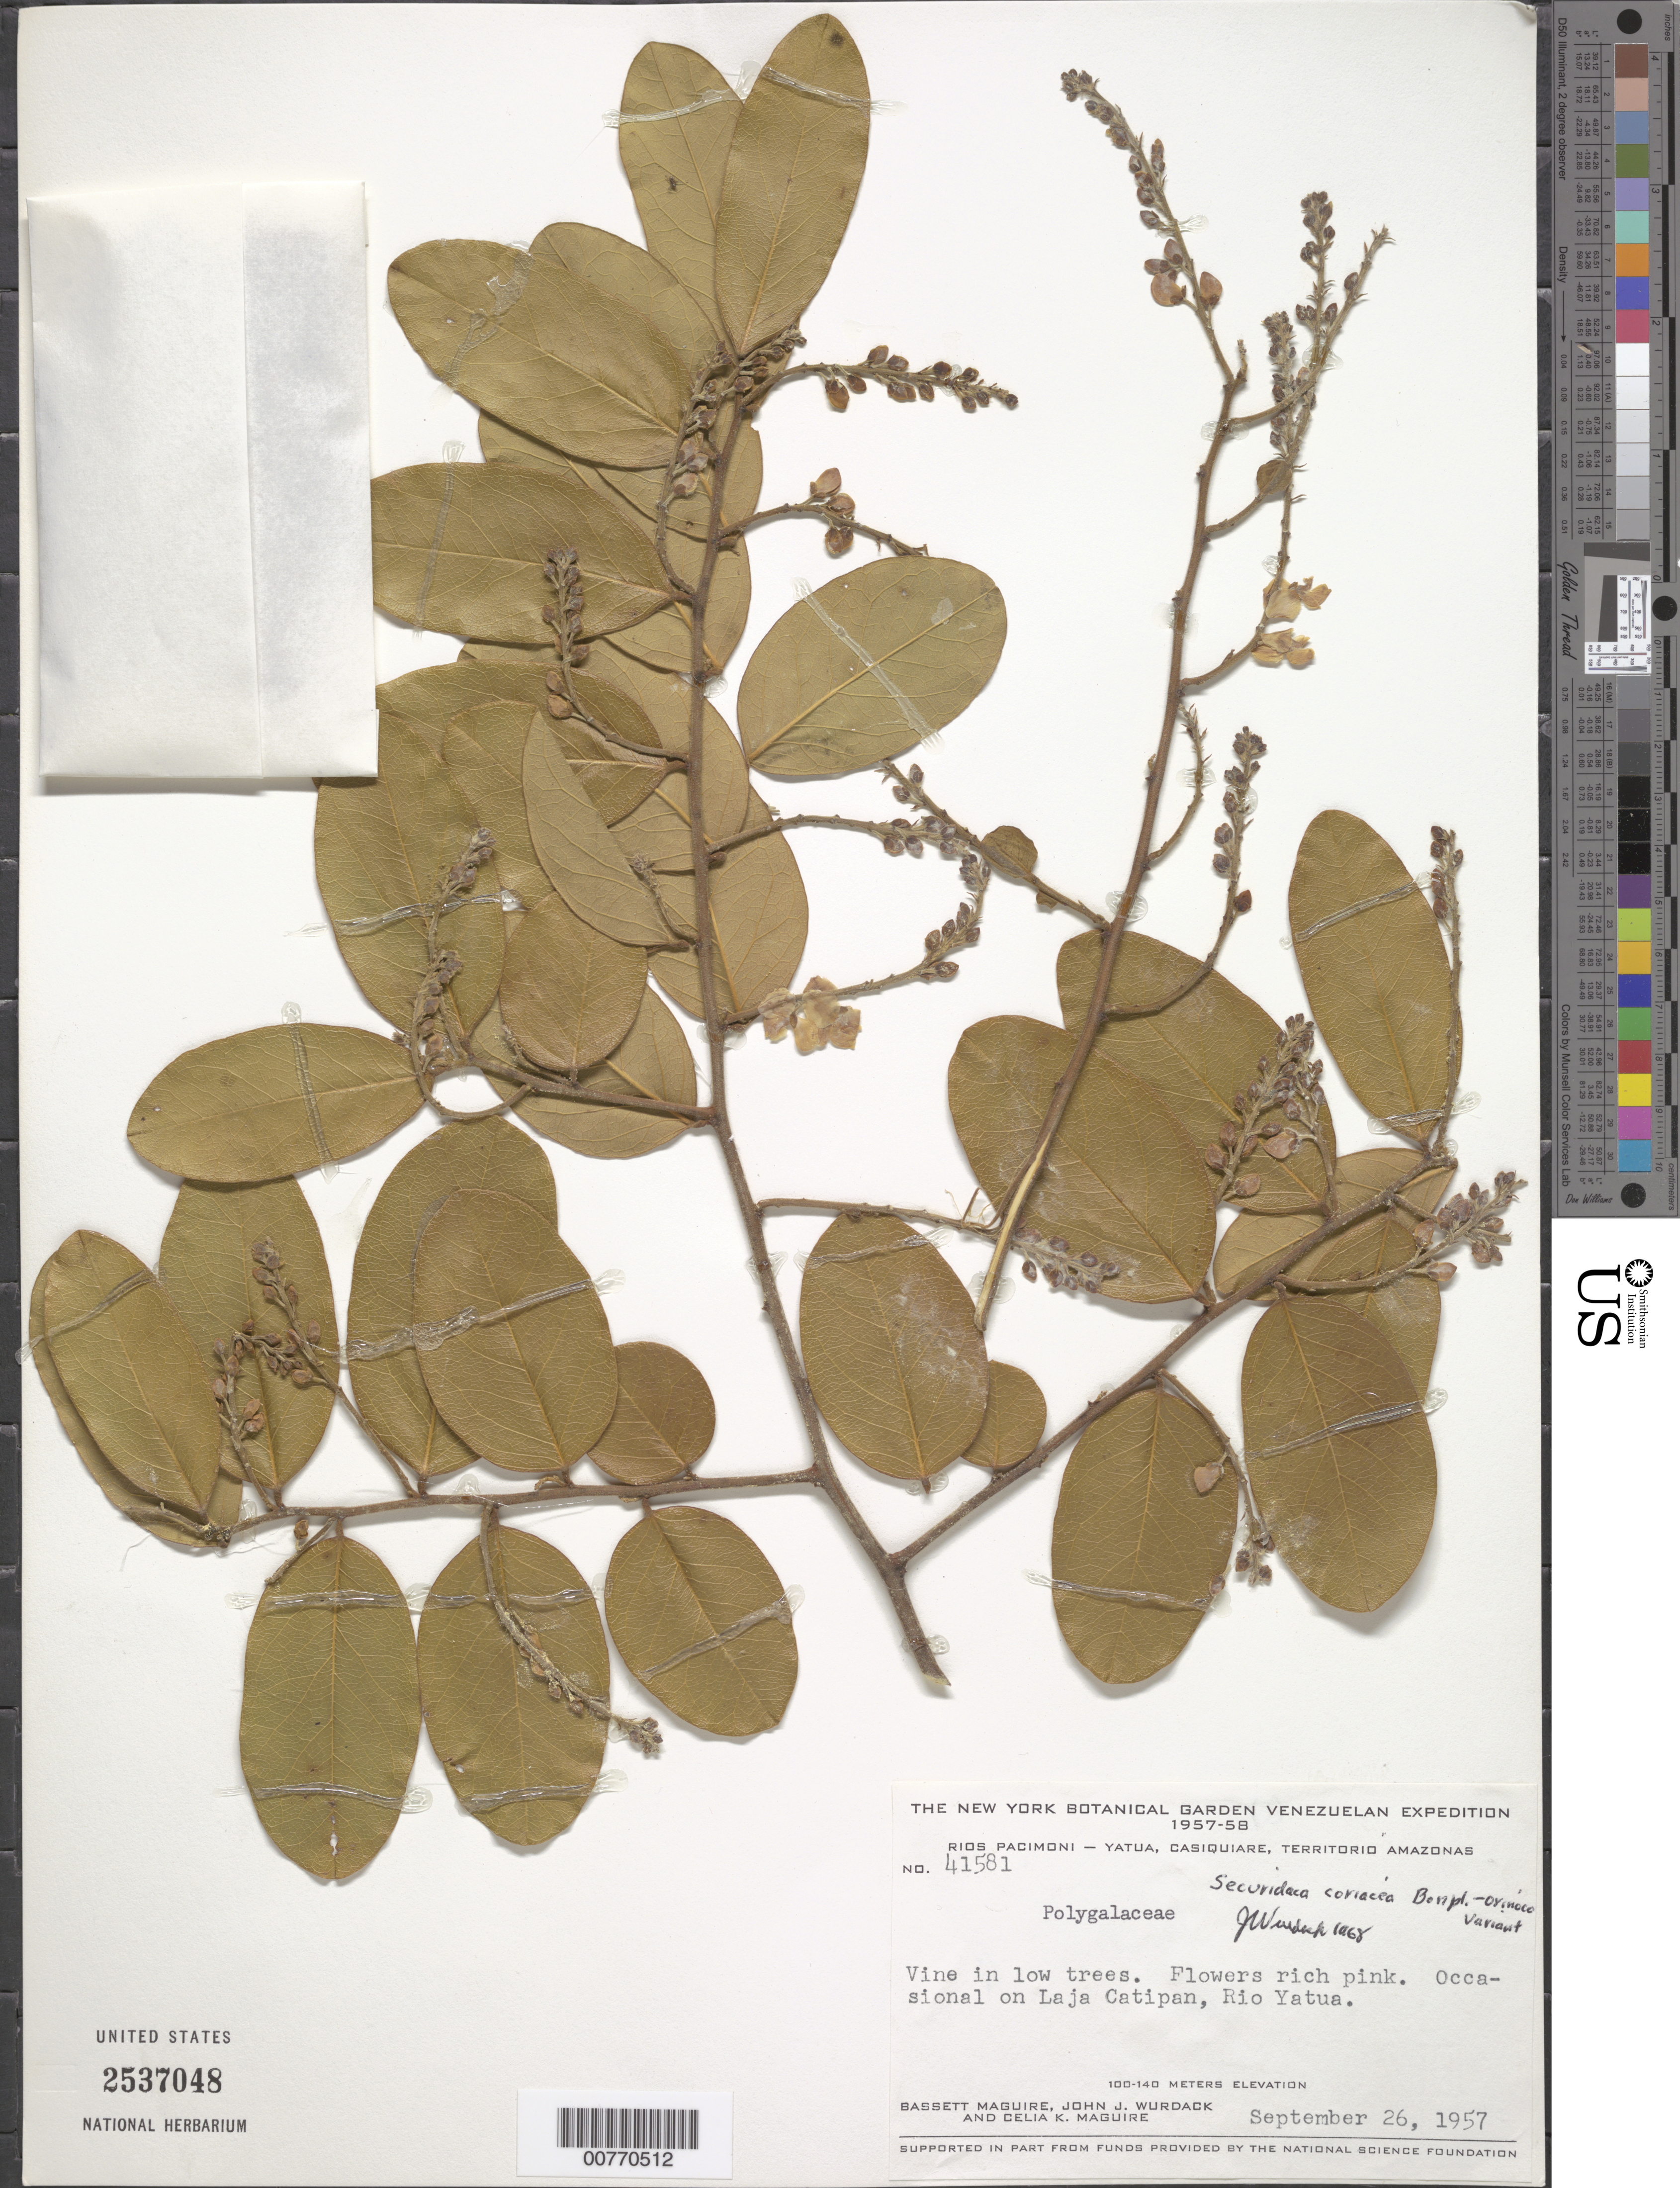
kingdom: Plantae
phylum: Tracheophyta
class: Magnoliopsida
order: Fabales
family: Polygalaceae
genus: Securidaca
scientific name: Securidaca coriacea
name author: Bonpl. ex Steud.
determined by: Wurdack, John J., (US), US (UNITED STATES)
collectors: B. Maguire, J. J. Wurdack & C. K. Maguire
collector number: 41581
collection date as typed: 26-Sep-57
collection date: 1957-09-26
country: Venezuela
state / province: Amazonas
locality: Laja Catipan, Río Yatua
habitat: Low trees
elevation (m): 100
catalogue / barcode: US 2537048